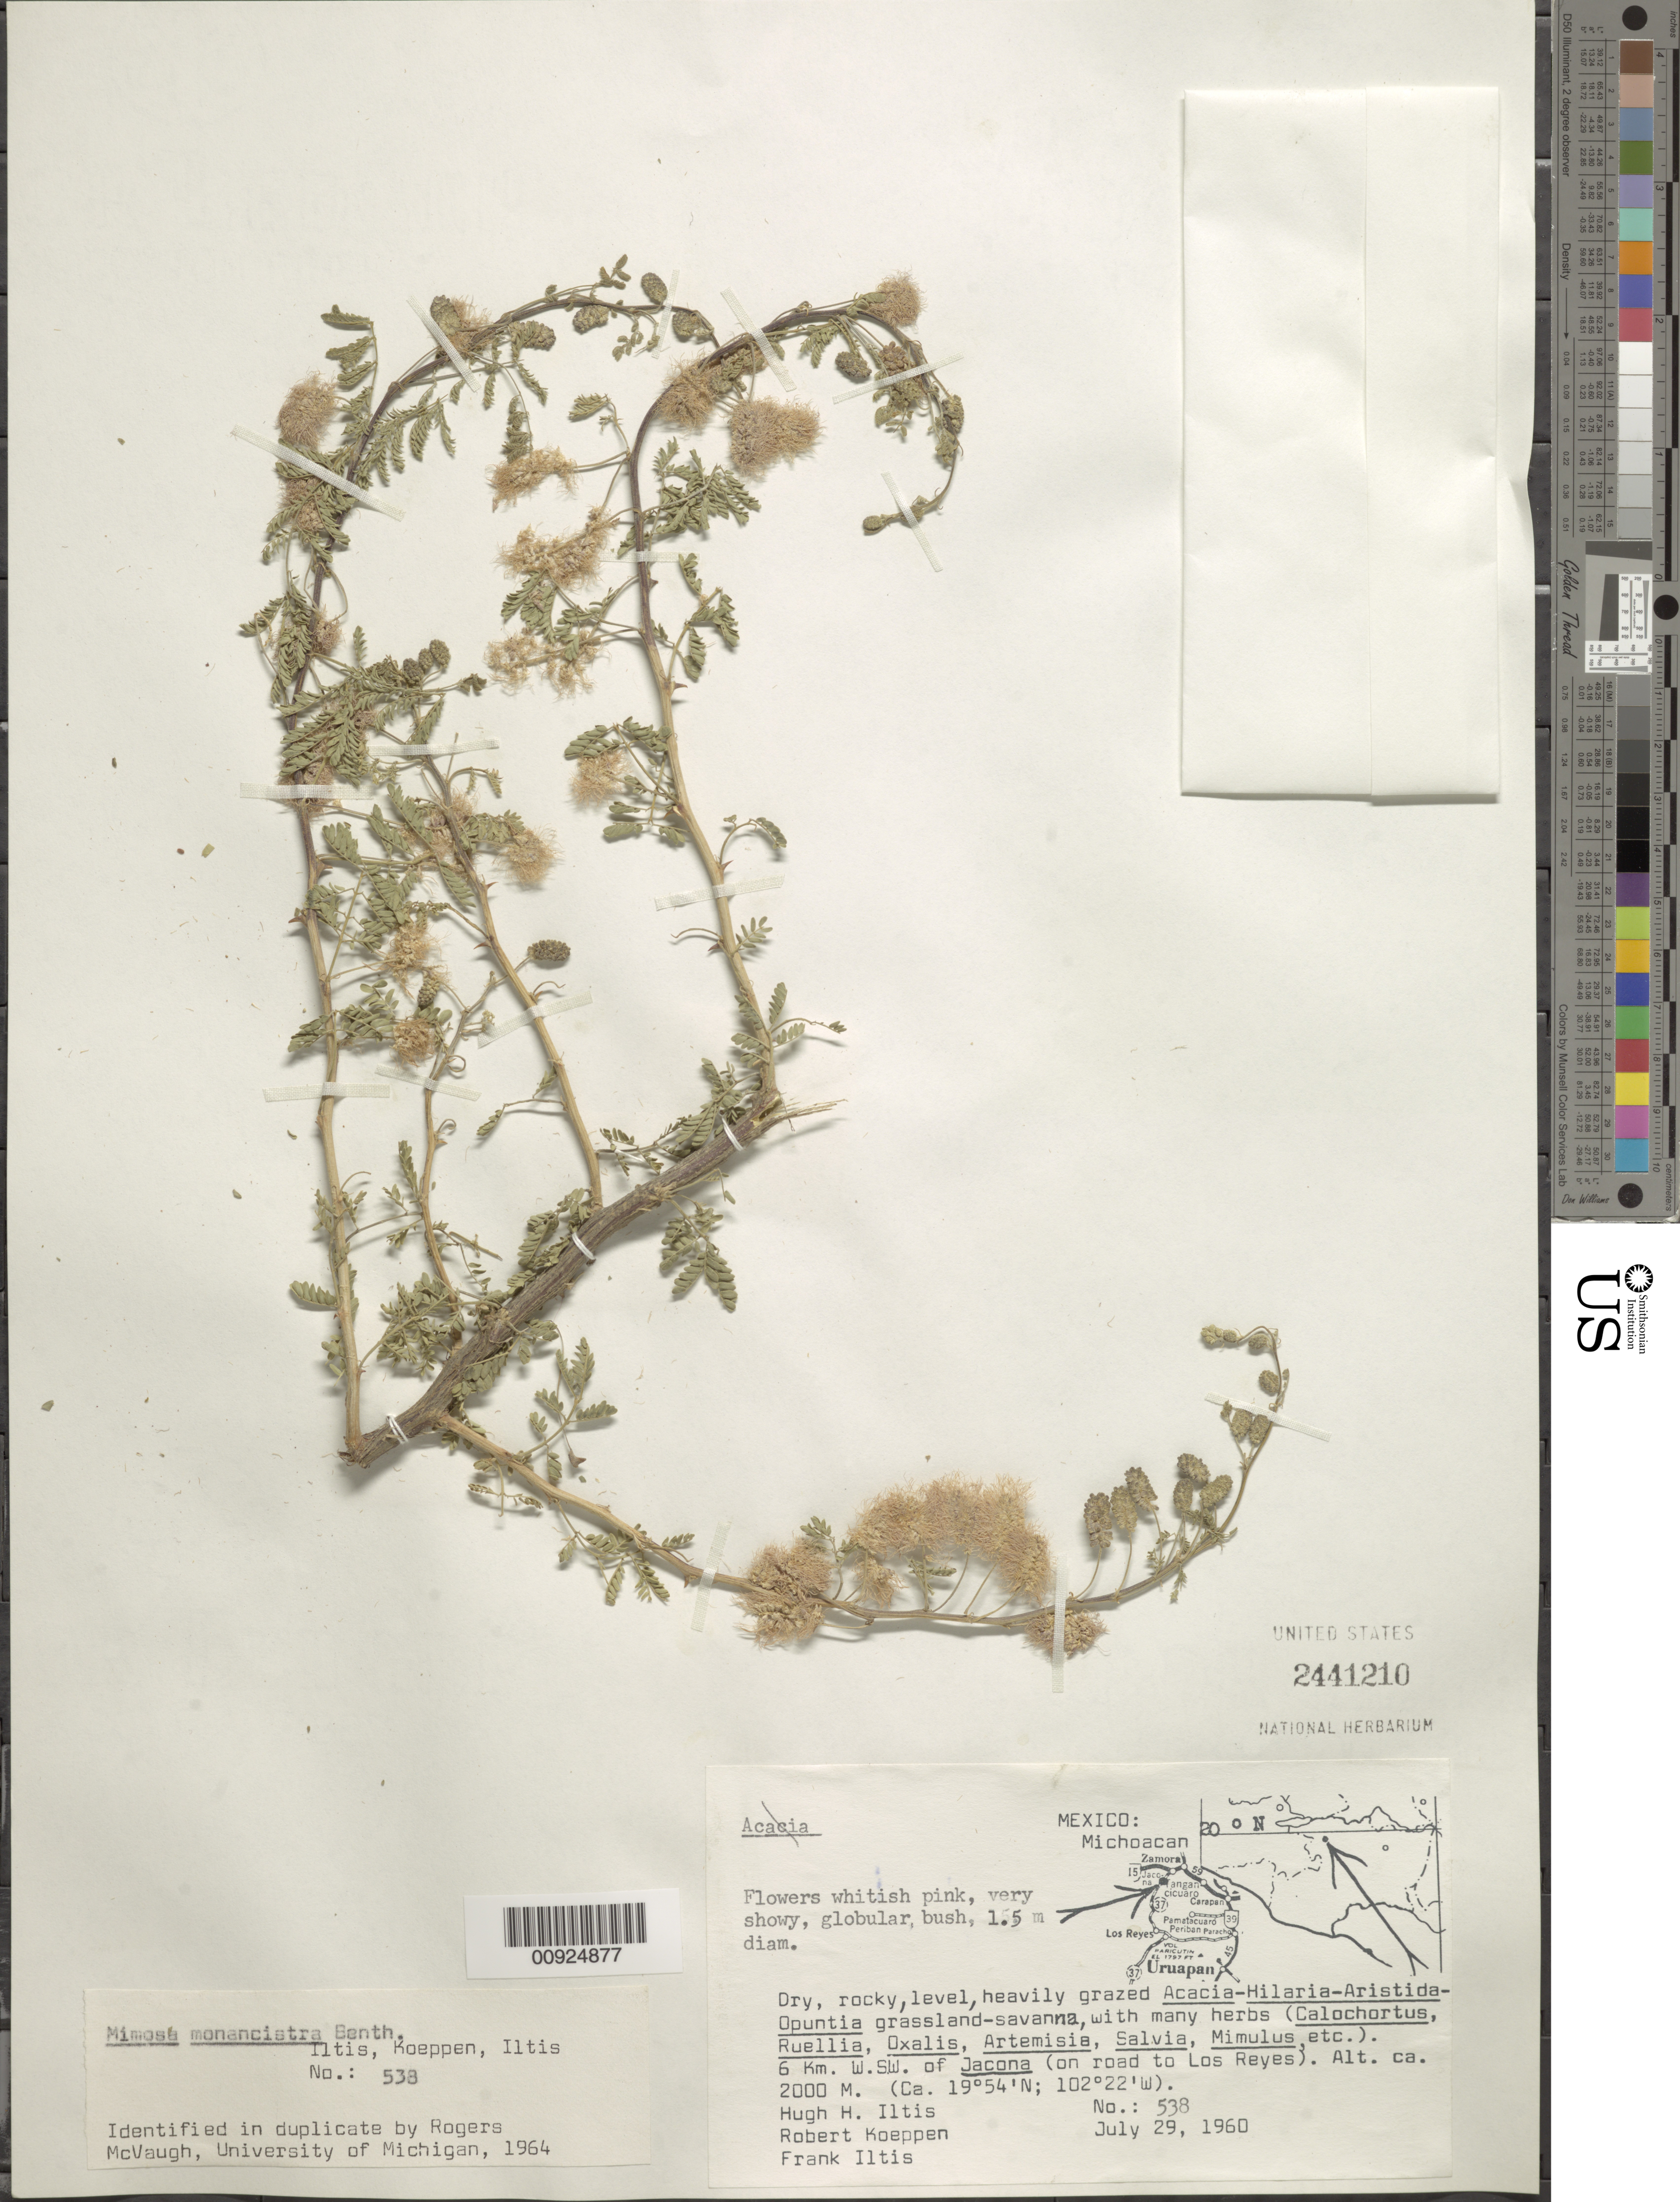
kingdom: Plantae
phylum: Tracheophyta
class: Magnoliopsida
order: Fabales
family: Fabaceae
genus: Mimosa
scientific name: Mimosa monancistra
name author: Benth.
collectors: H. H. Iltis, R. C. Koeppen & F. Iltis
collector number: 538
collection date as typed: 29 Jul 1960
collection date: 1960-07-29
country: Mexico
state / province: Michoacán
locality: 6 km. W. SW. of Jacona (on road to Los Reyes).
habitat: Dry, rocky, level, heavily grazed Acacia-Hilaria-Aristida-Opuntia grassland-savanna, with many herbs (Calochortus, Ruellia, Oxalis, Artemisia, Salvia, Mimulus, etc.).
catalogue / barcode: US 2441210